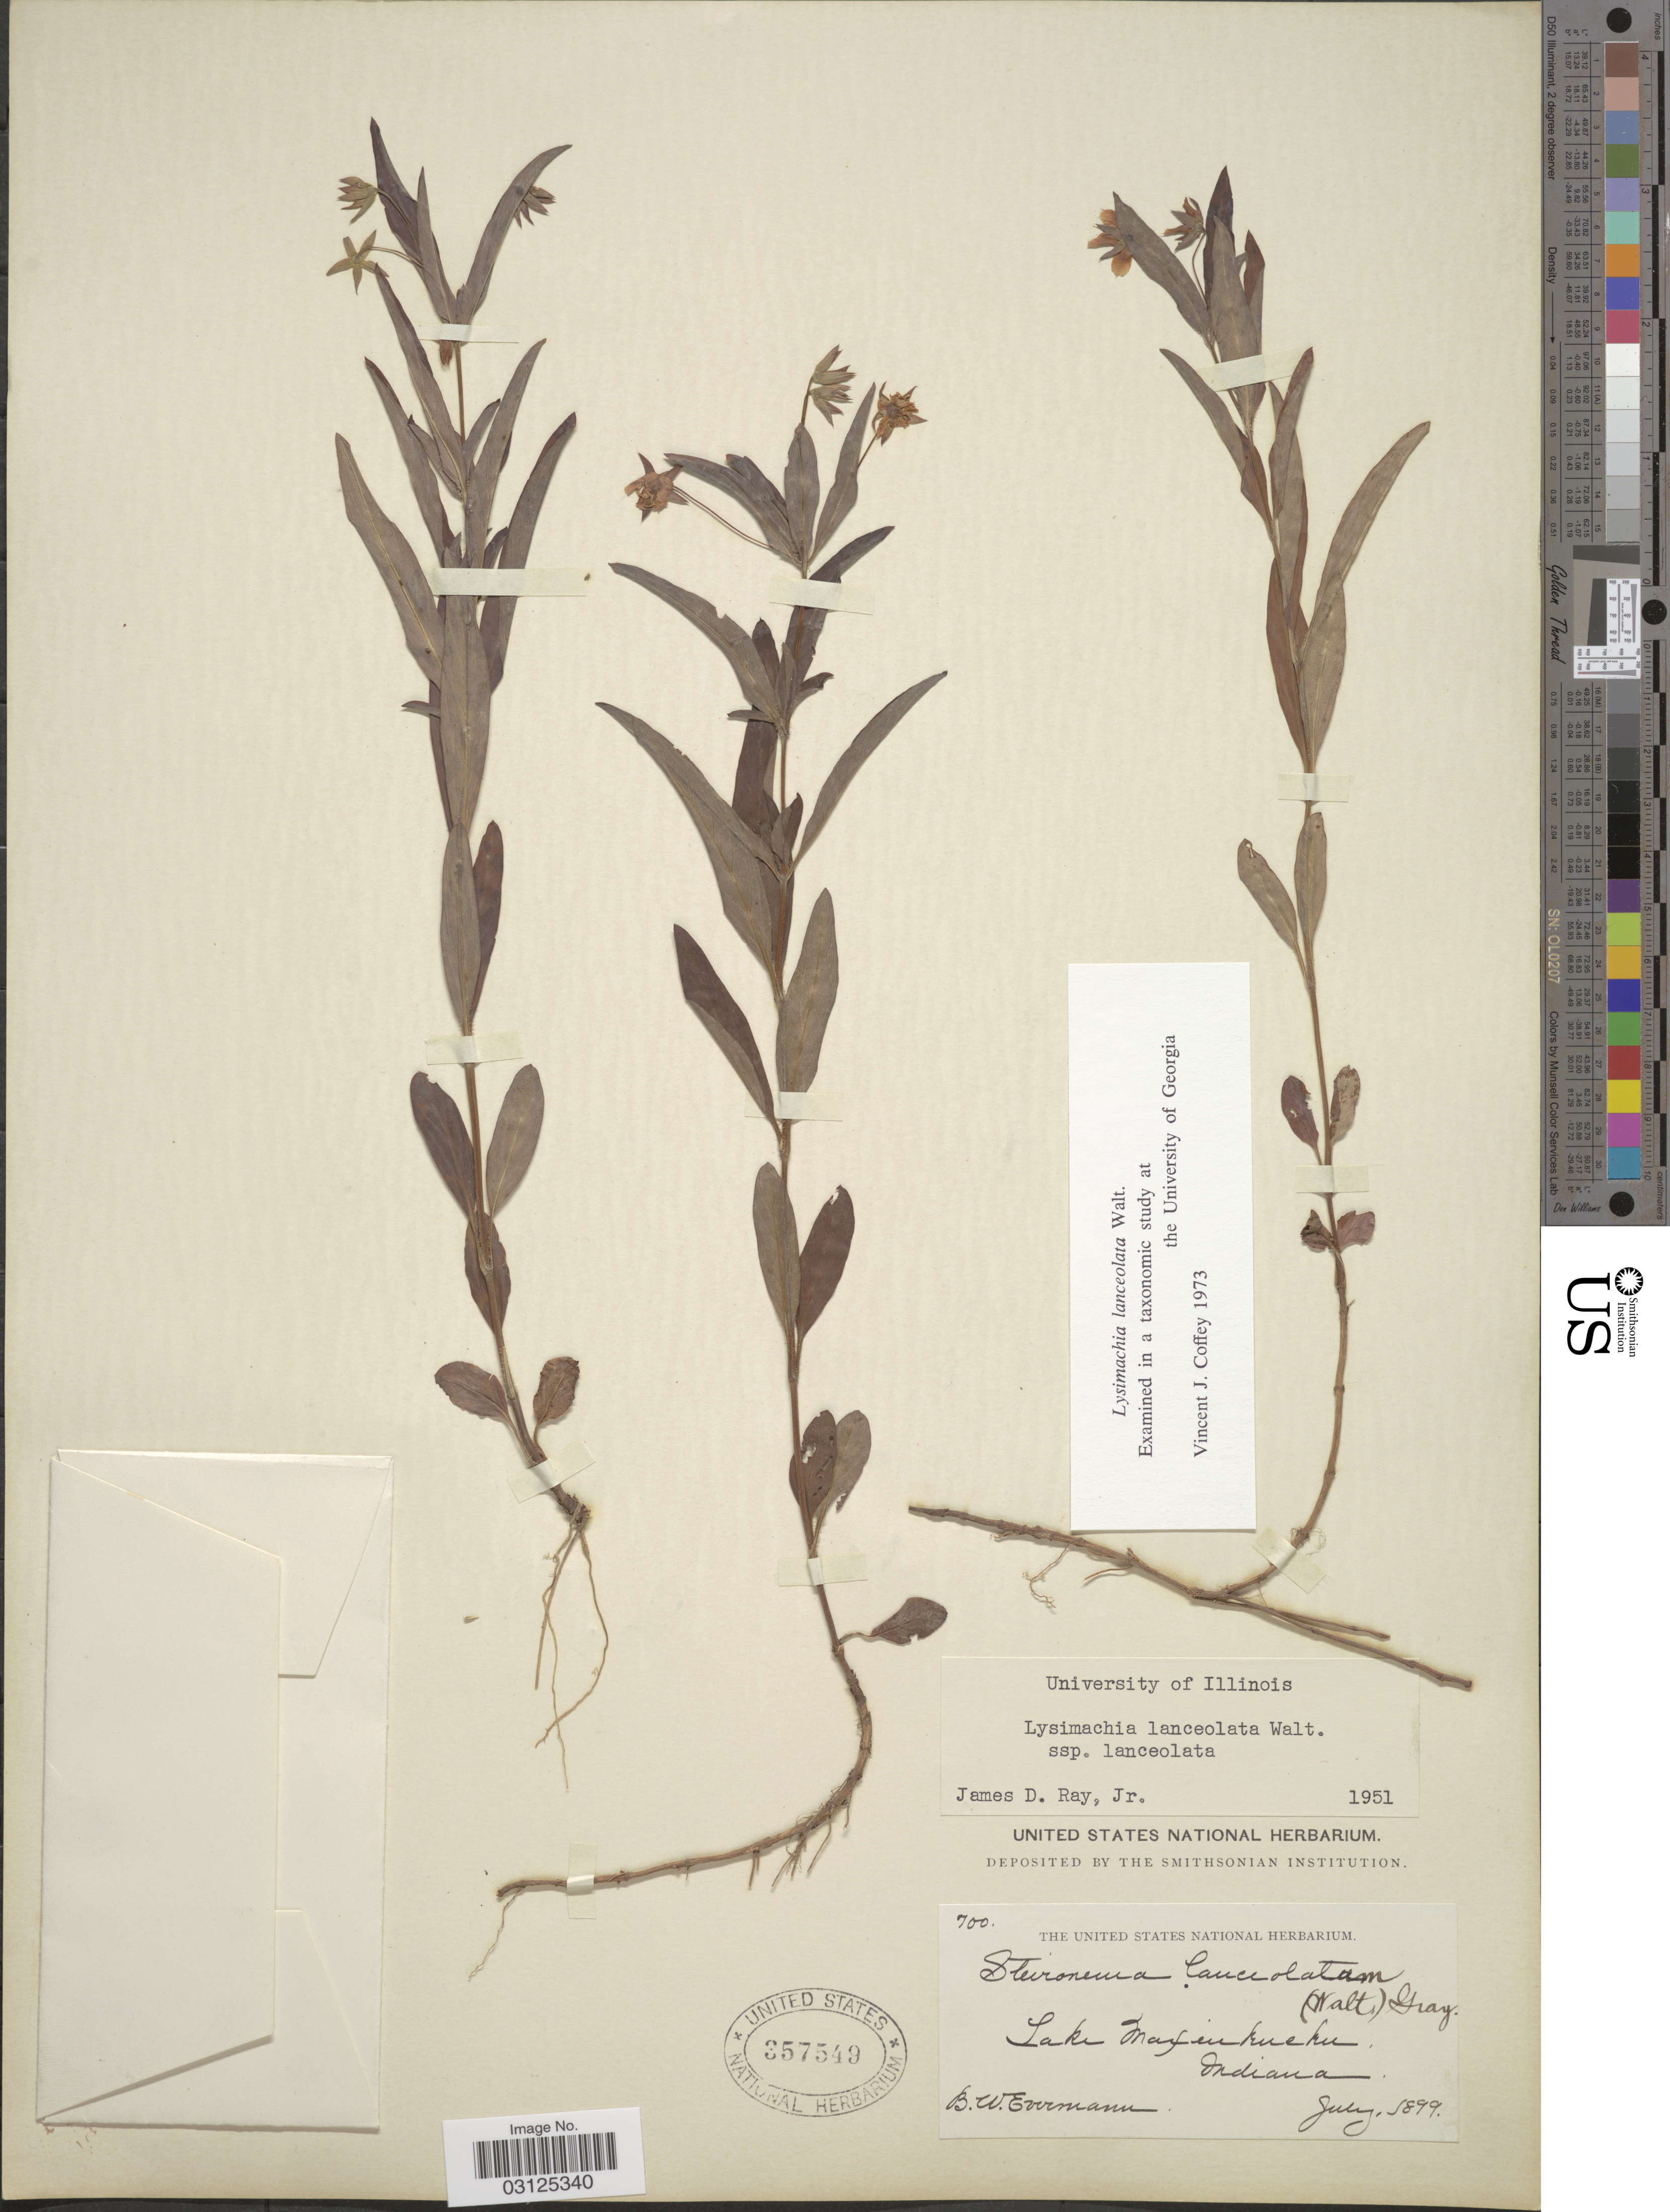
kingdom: Plantae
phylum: Tracheophyta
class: Magnoliopsida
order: Ericales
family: Primulaceae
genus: Lysimachia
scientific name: Lysimachia lanceolata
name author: Walter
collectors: B. W. Evermann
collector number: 700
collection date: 1899-07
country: United States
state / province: Indiana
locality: Lake Maxinkuckee.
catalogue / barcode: US 357549